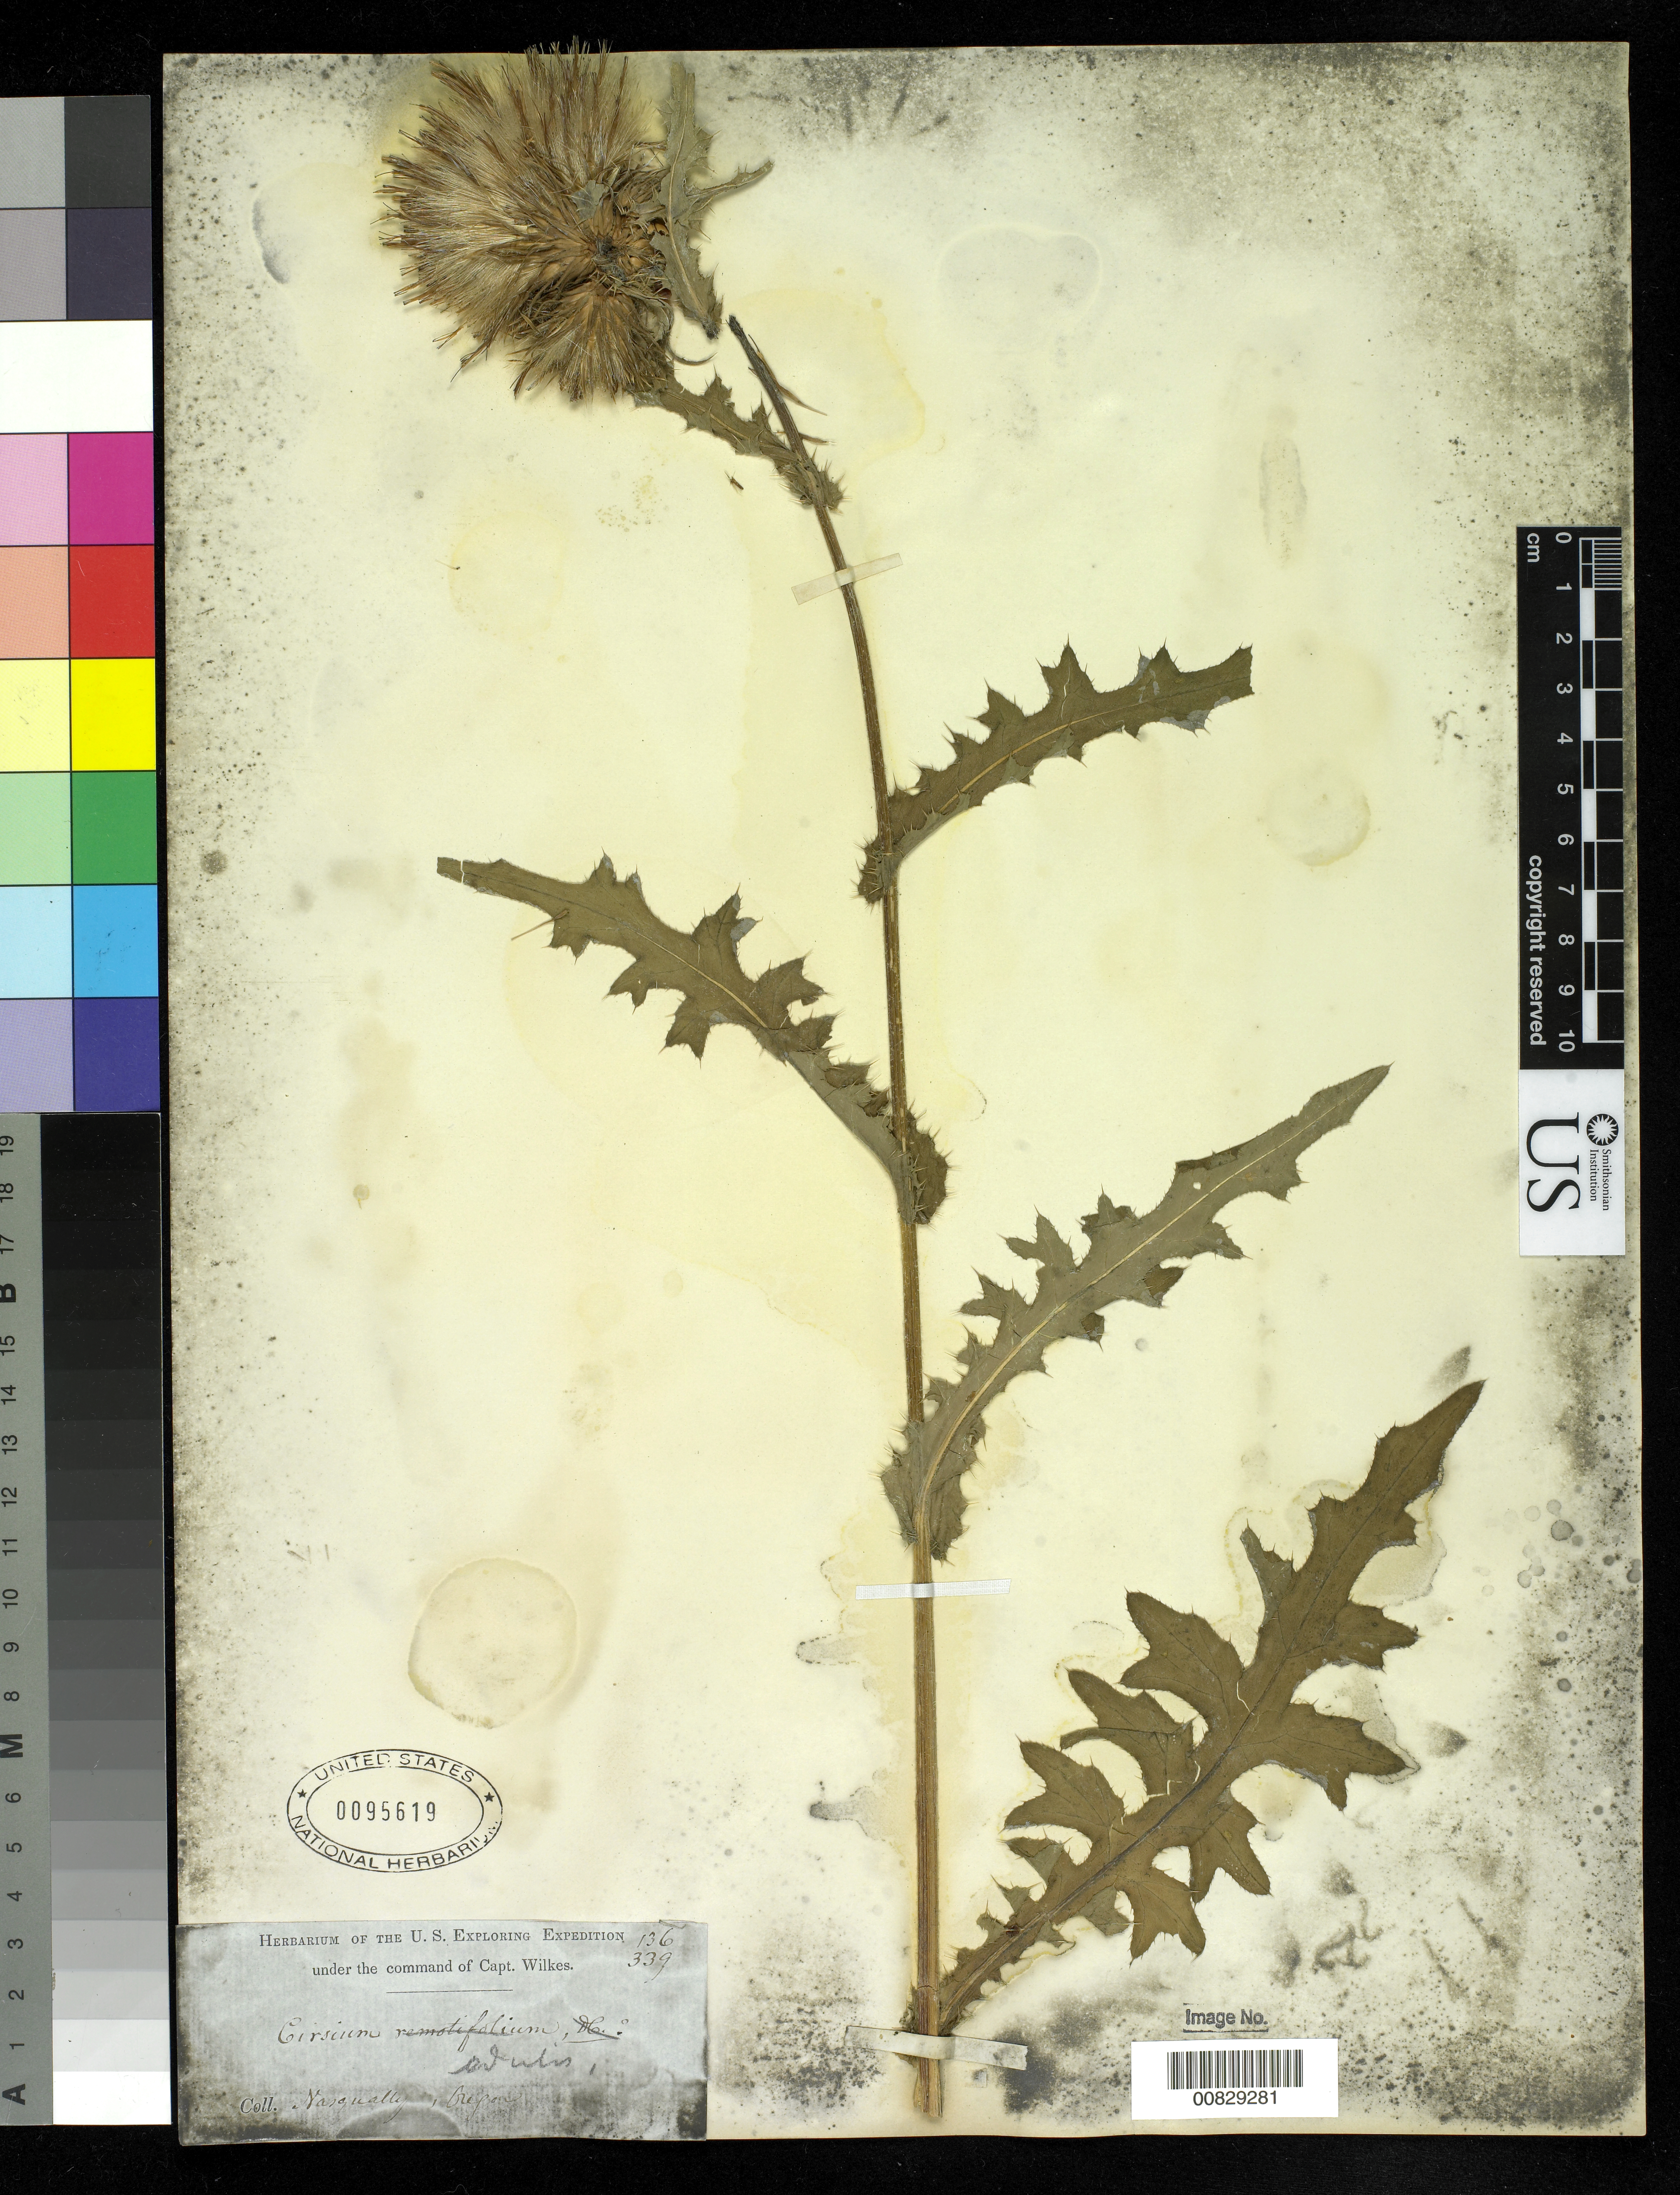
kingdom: Plantae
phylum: Tracheophyta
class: Magnoliopsida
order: Asterales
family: Asteraceae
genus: Cirsium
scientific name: Cirsium edule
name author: Nutt.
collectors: Wilkes Explor. Exped.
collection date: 1838/1842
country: United States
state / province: Washington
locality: Nisqually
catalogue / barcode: US 95619